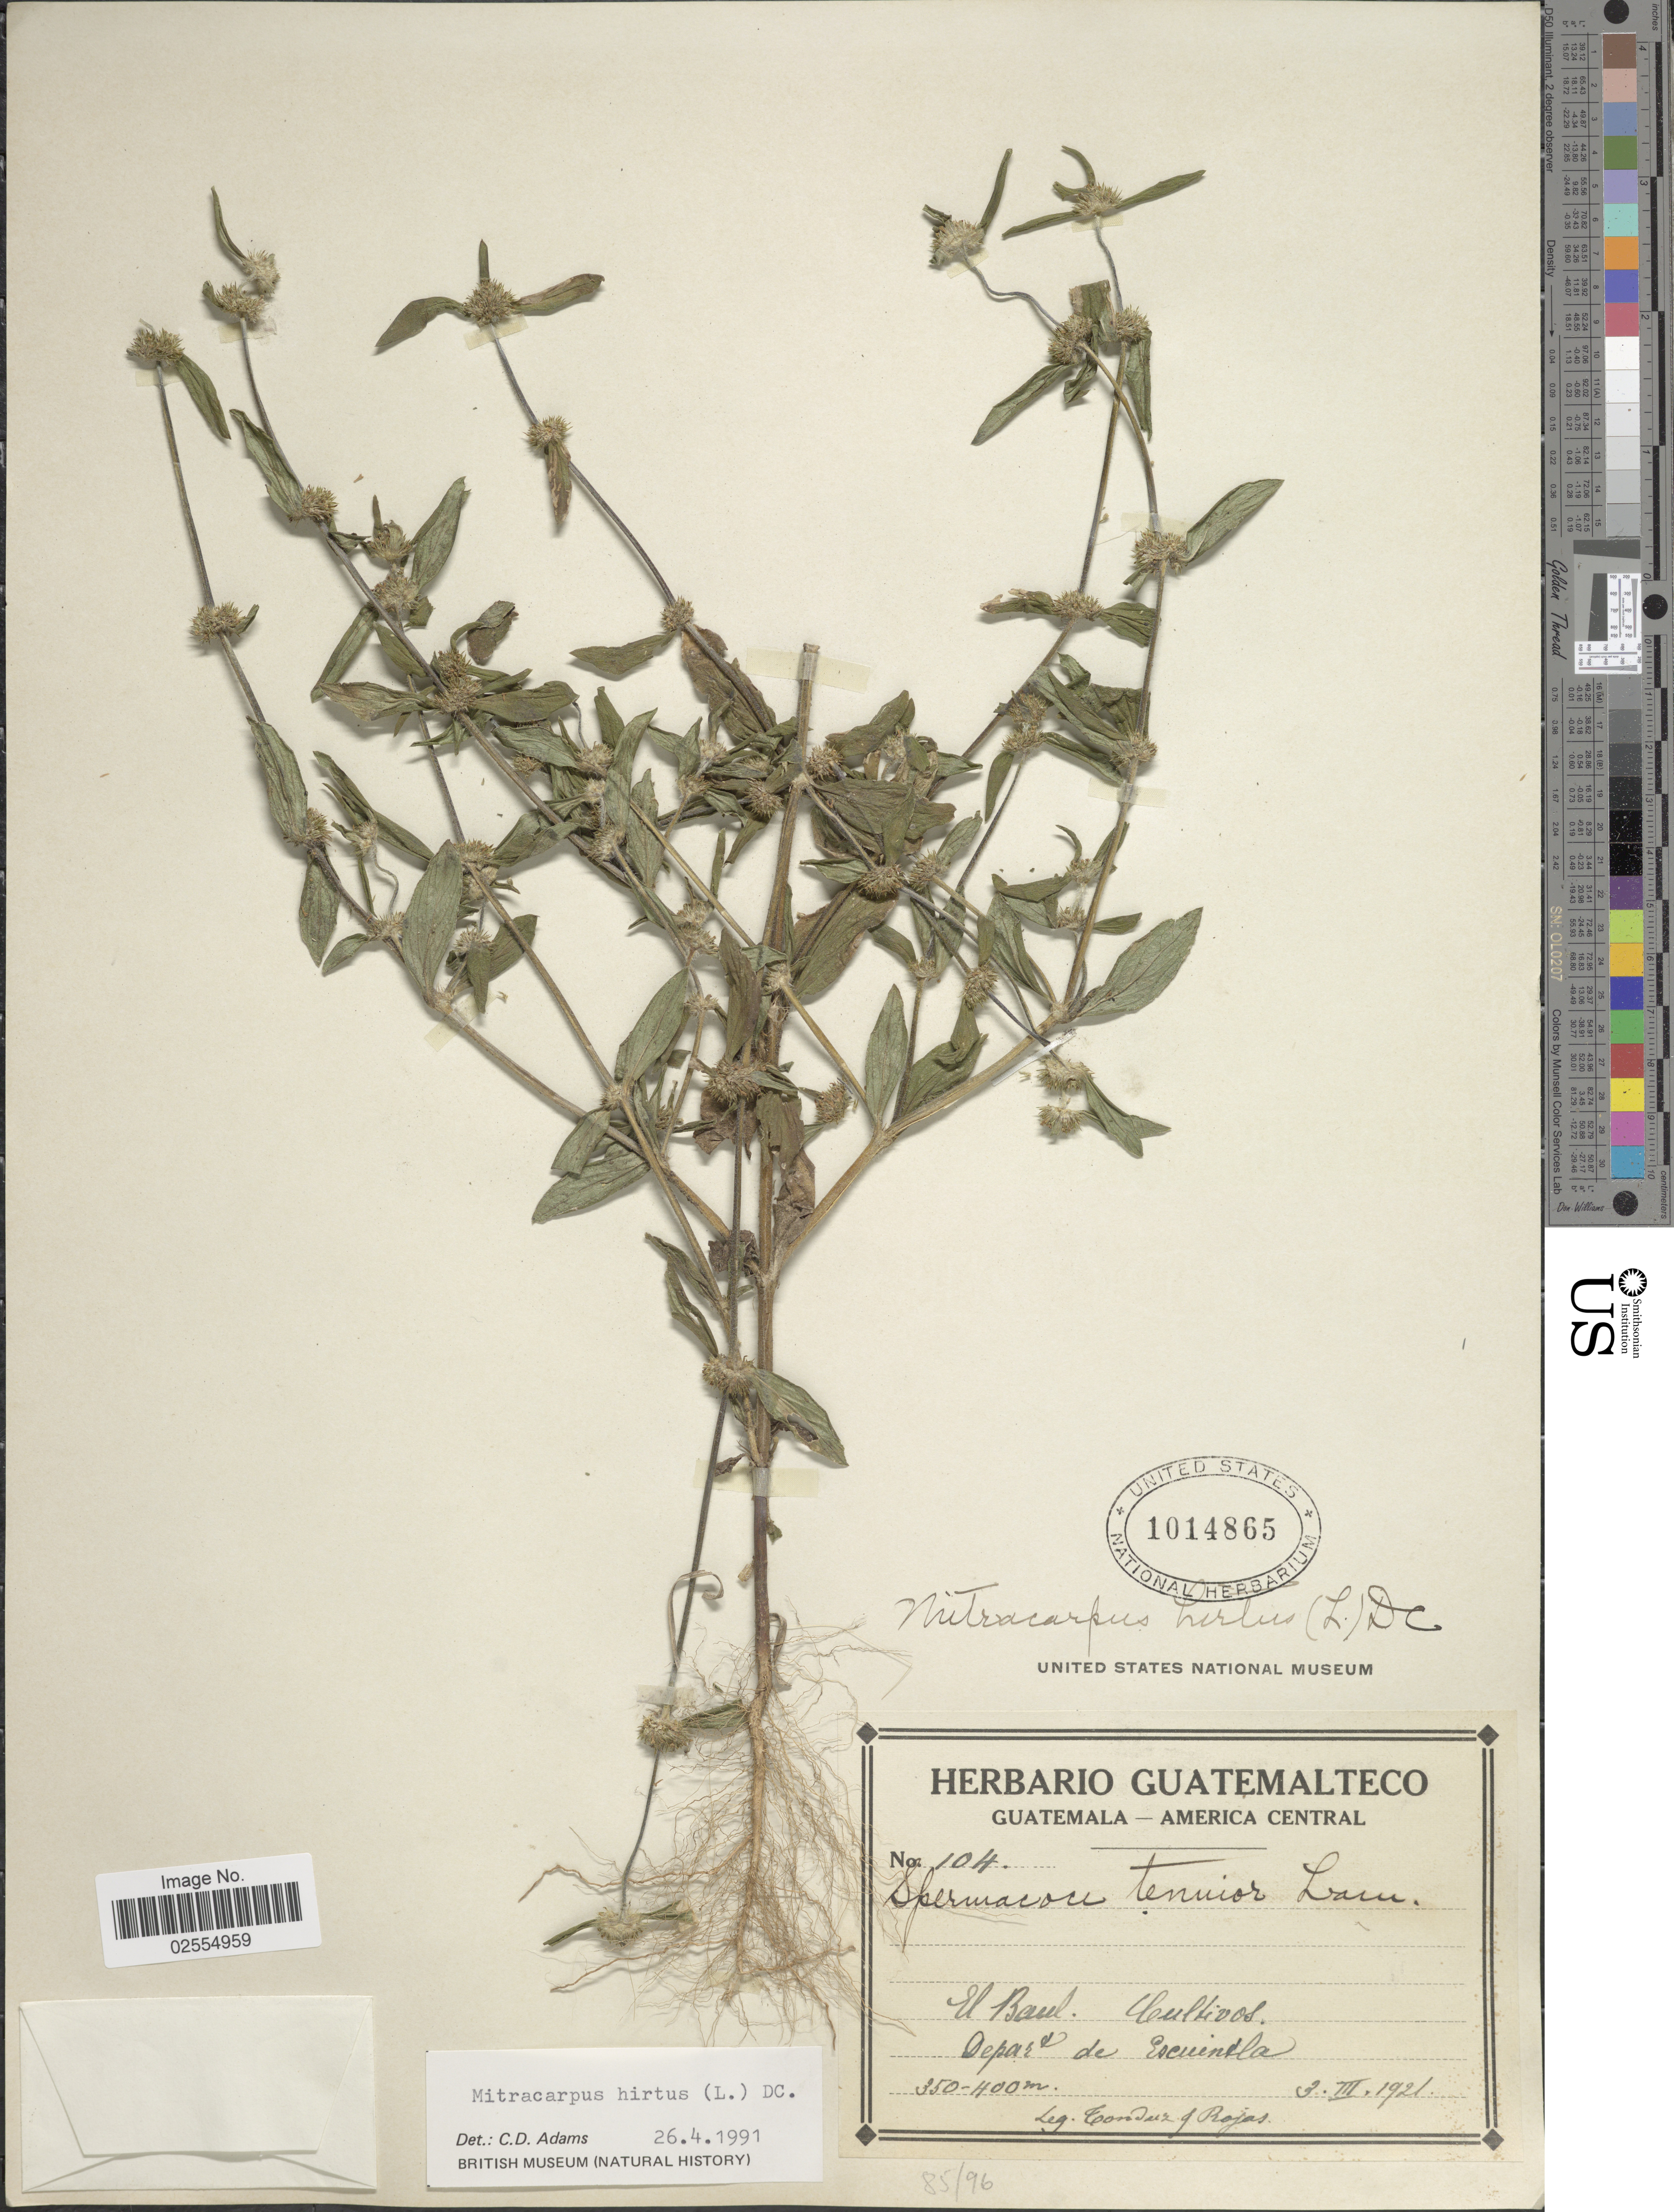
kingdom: Plantae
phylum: Tracheophyta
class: Magnoliopsida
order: Gentianales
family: Rubiaceae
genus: Mitracarpus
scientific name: Mitracarpus hirtus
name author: (L.) DC.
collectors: A. Tonduz & Rojas, --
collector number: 104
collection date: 1921-03-03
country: Guatemala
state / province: Escuintla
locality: El Baul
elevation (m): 350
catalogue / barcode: US 1014865